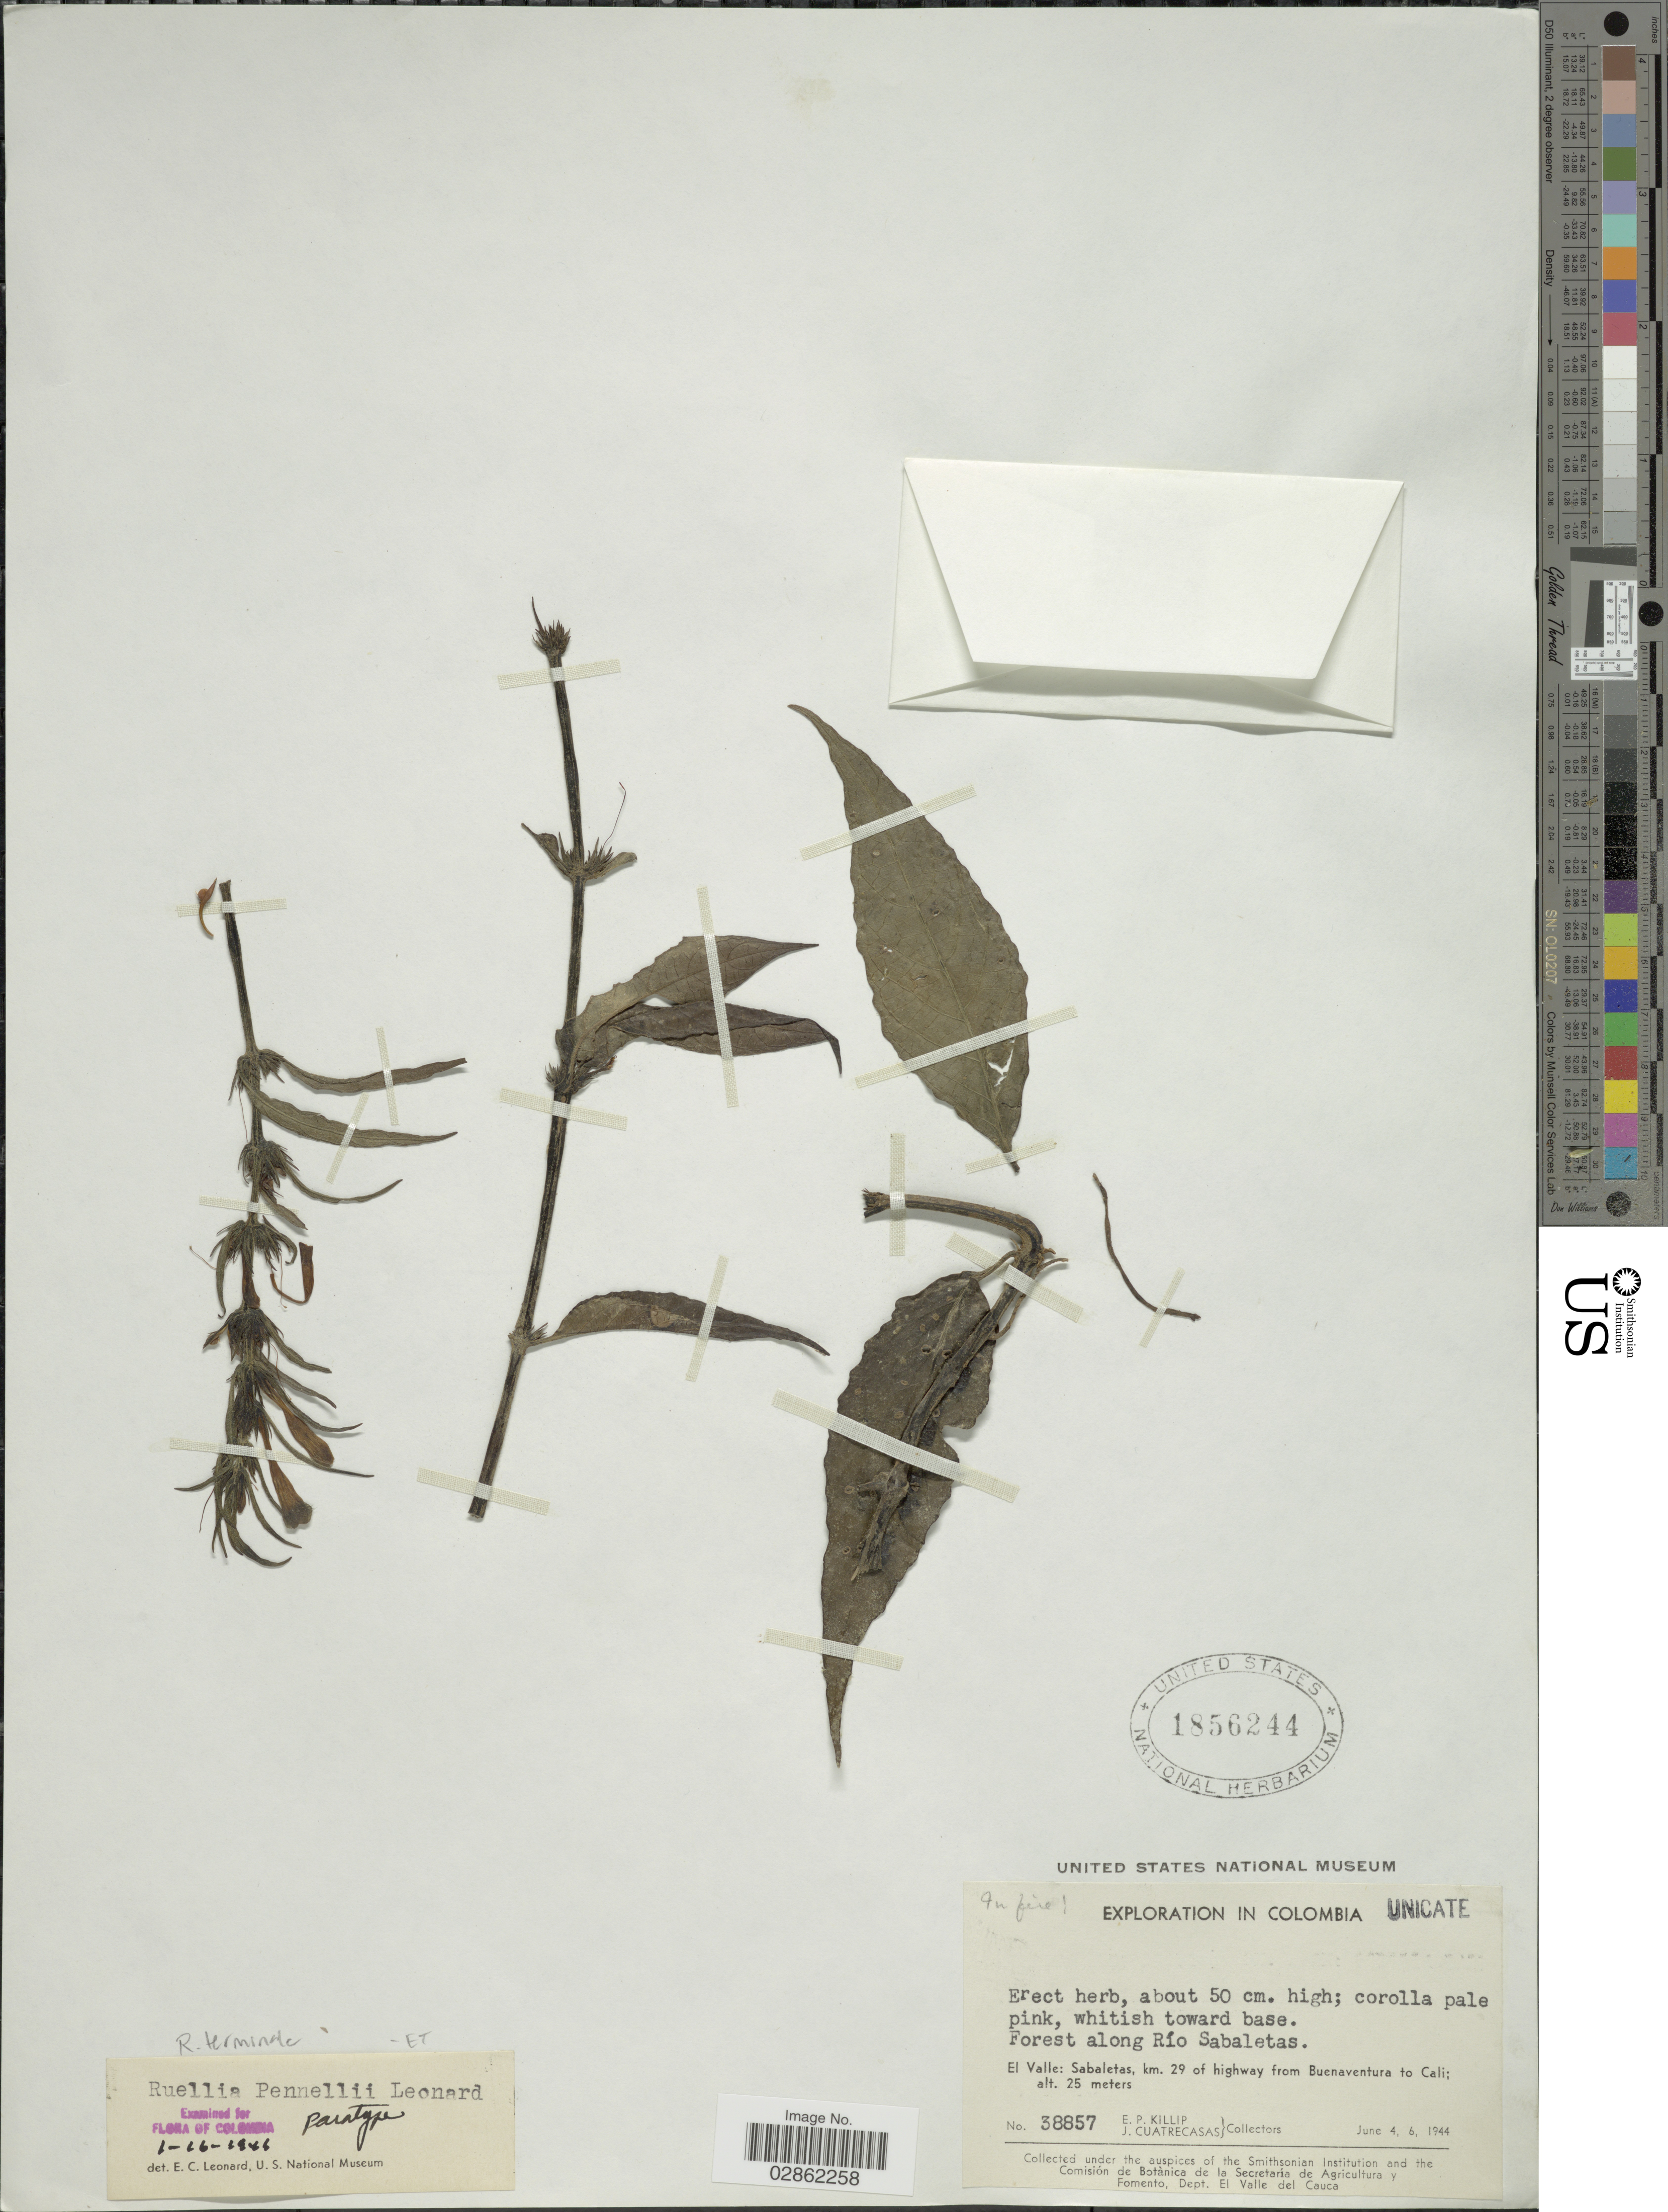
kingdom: Plantae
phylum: Tracheophyta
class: Magnoliopsida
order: Lamiales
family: Acanthaceae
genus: Ruellia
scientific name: Ruellia terminalis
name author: (Nees) Wassh.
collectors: E. P. Killip & J. Cuatrecasas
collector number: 38857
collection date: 1944-06-04/1944-06-06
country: Colombia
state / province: Valle del Cauca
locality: Forest along Río Sabaletas, El Valle: Sabaletas, km. 29 of highway from Buenaventura to Cali.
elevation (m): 25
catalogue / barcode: US 1856244